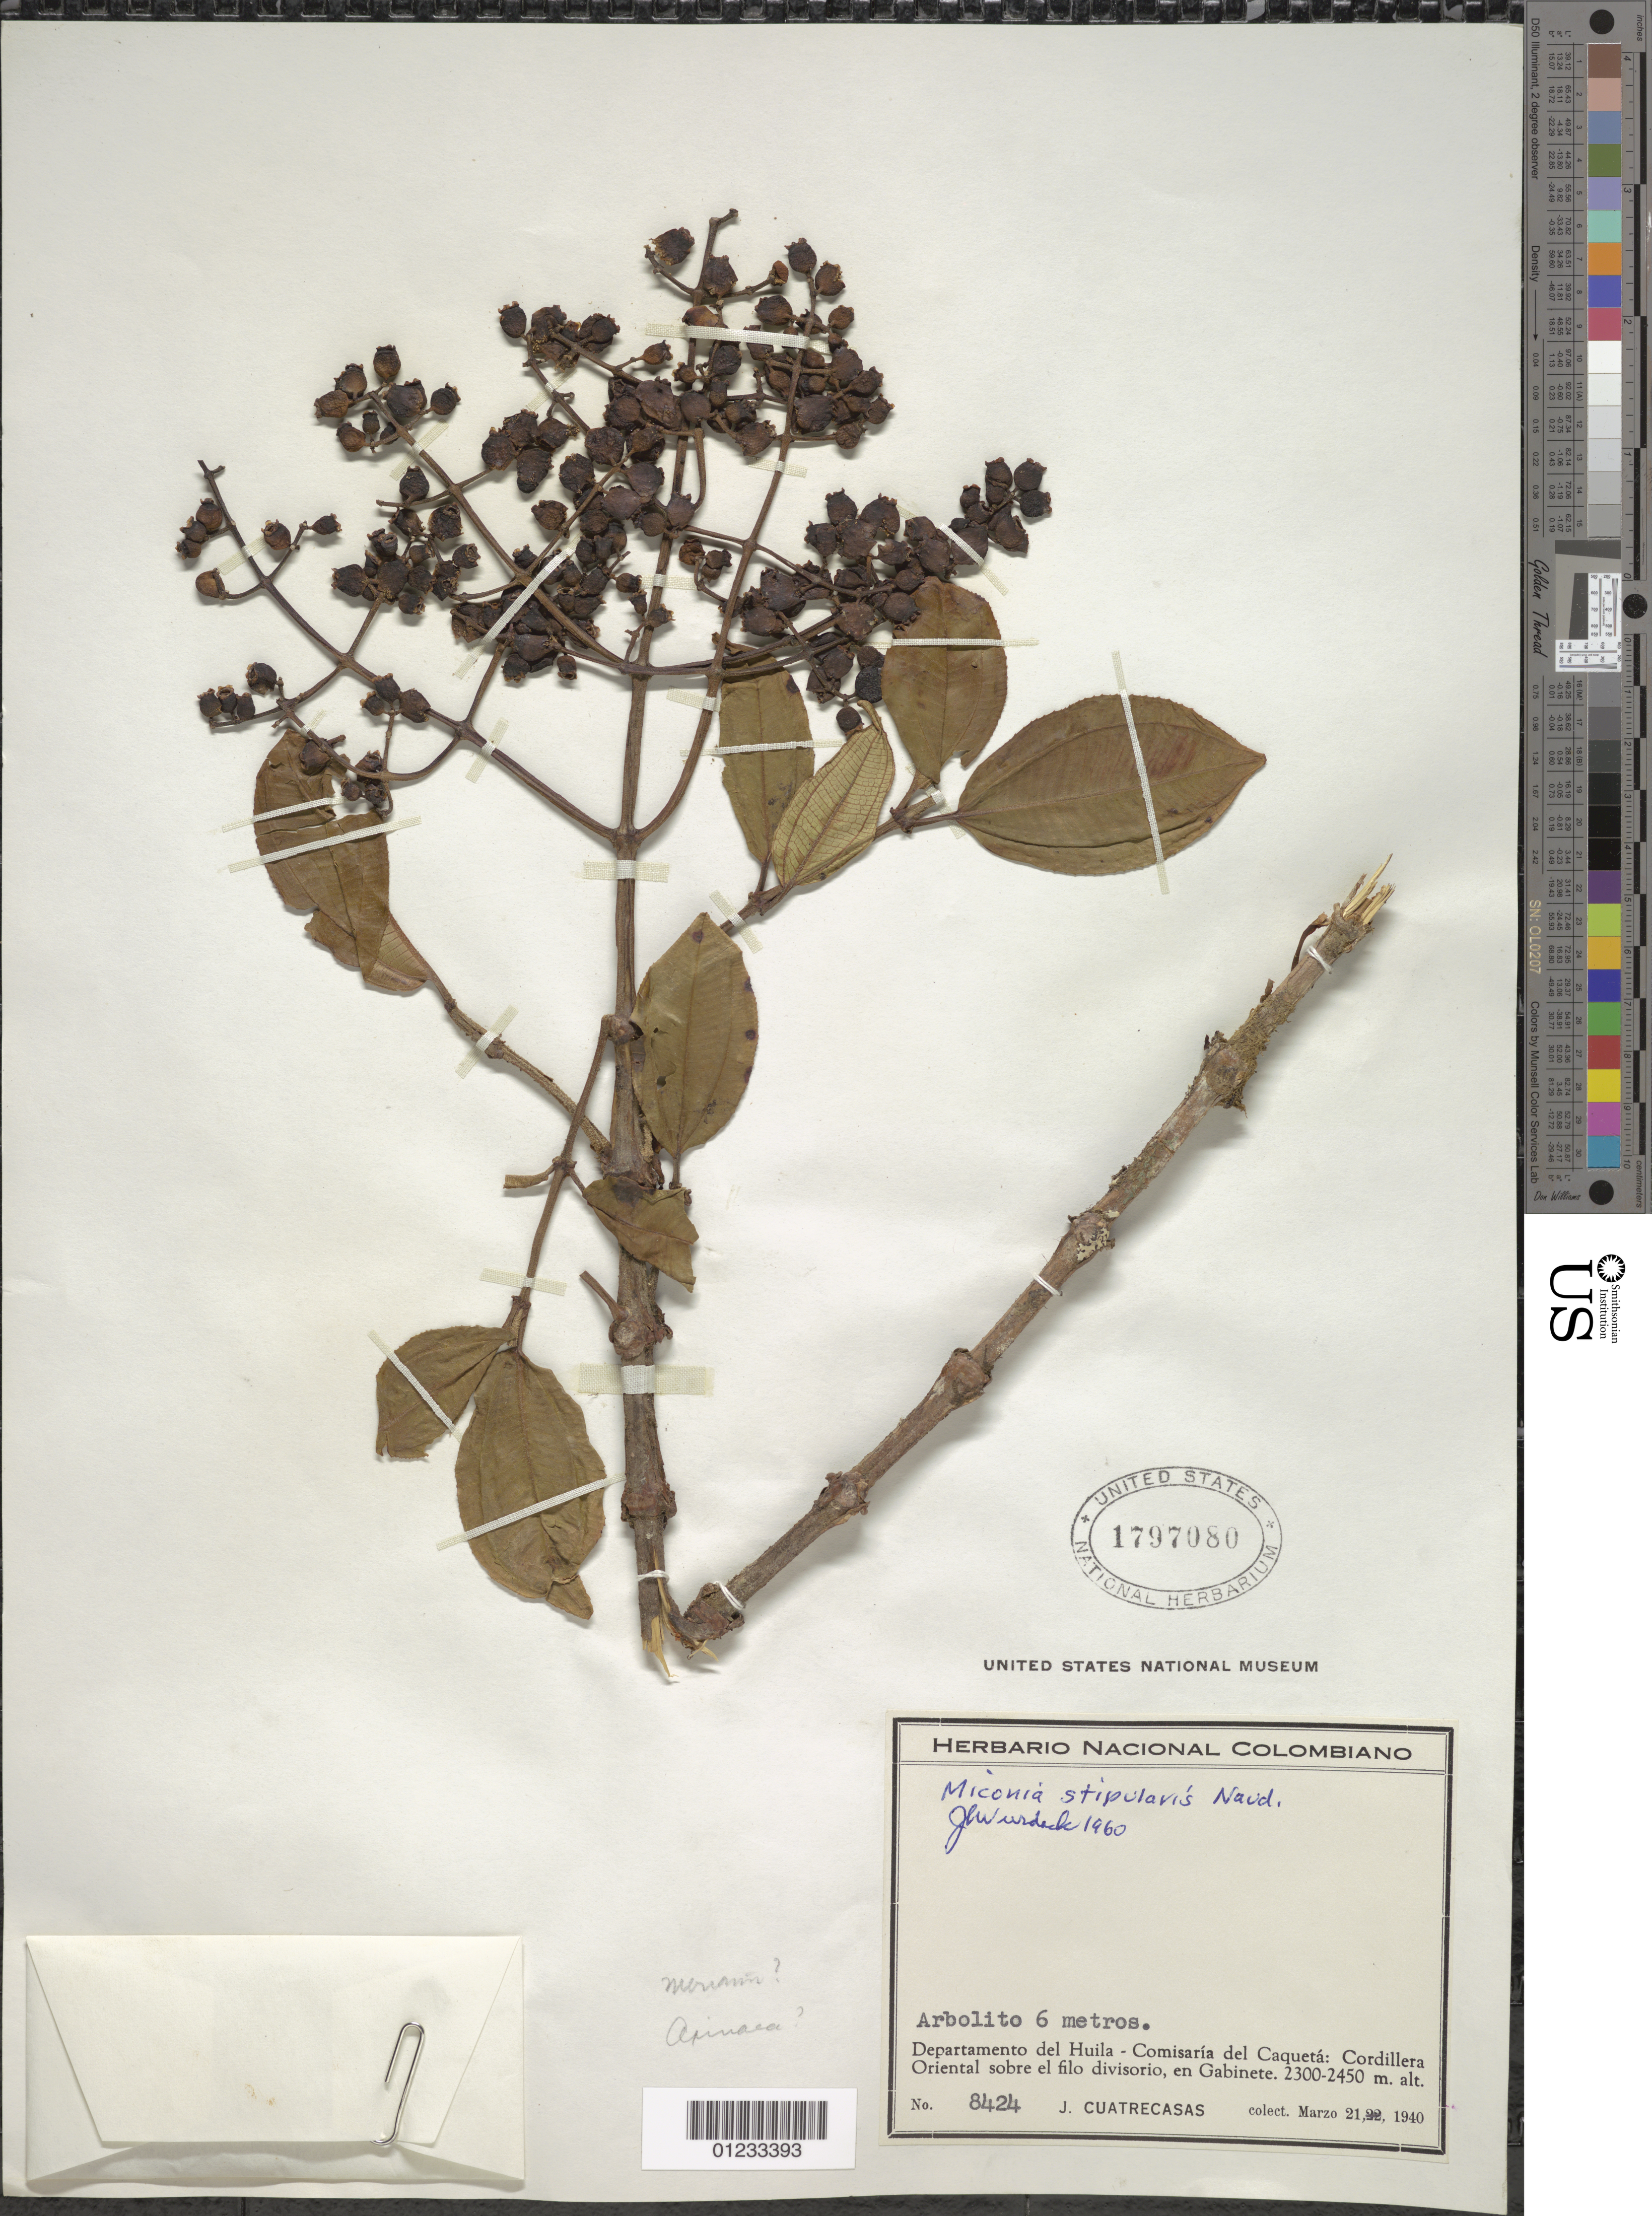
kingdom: Plantae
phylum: Tracheophyta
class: Magnoliopsida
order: Myrtales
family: Melastomataceae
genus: Miconia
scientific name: Miconia stipularis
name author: Naudin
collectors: J. Cuatrecasas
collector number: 8424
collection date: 1940-03-21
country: Colombia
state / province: Huila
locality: Comisaria del Caqueta, Cordillera Oriental sobre el filo divisorio, en Gabinete.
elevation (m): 2300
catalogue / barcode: US 1797080